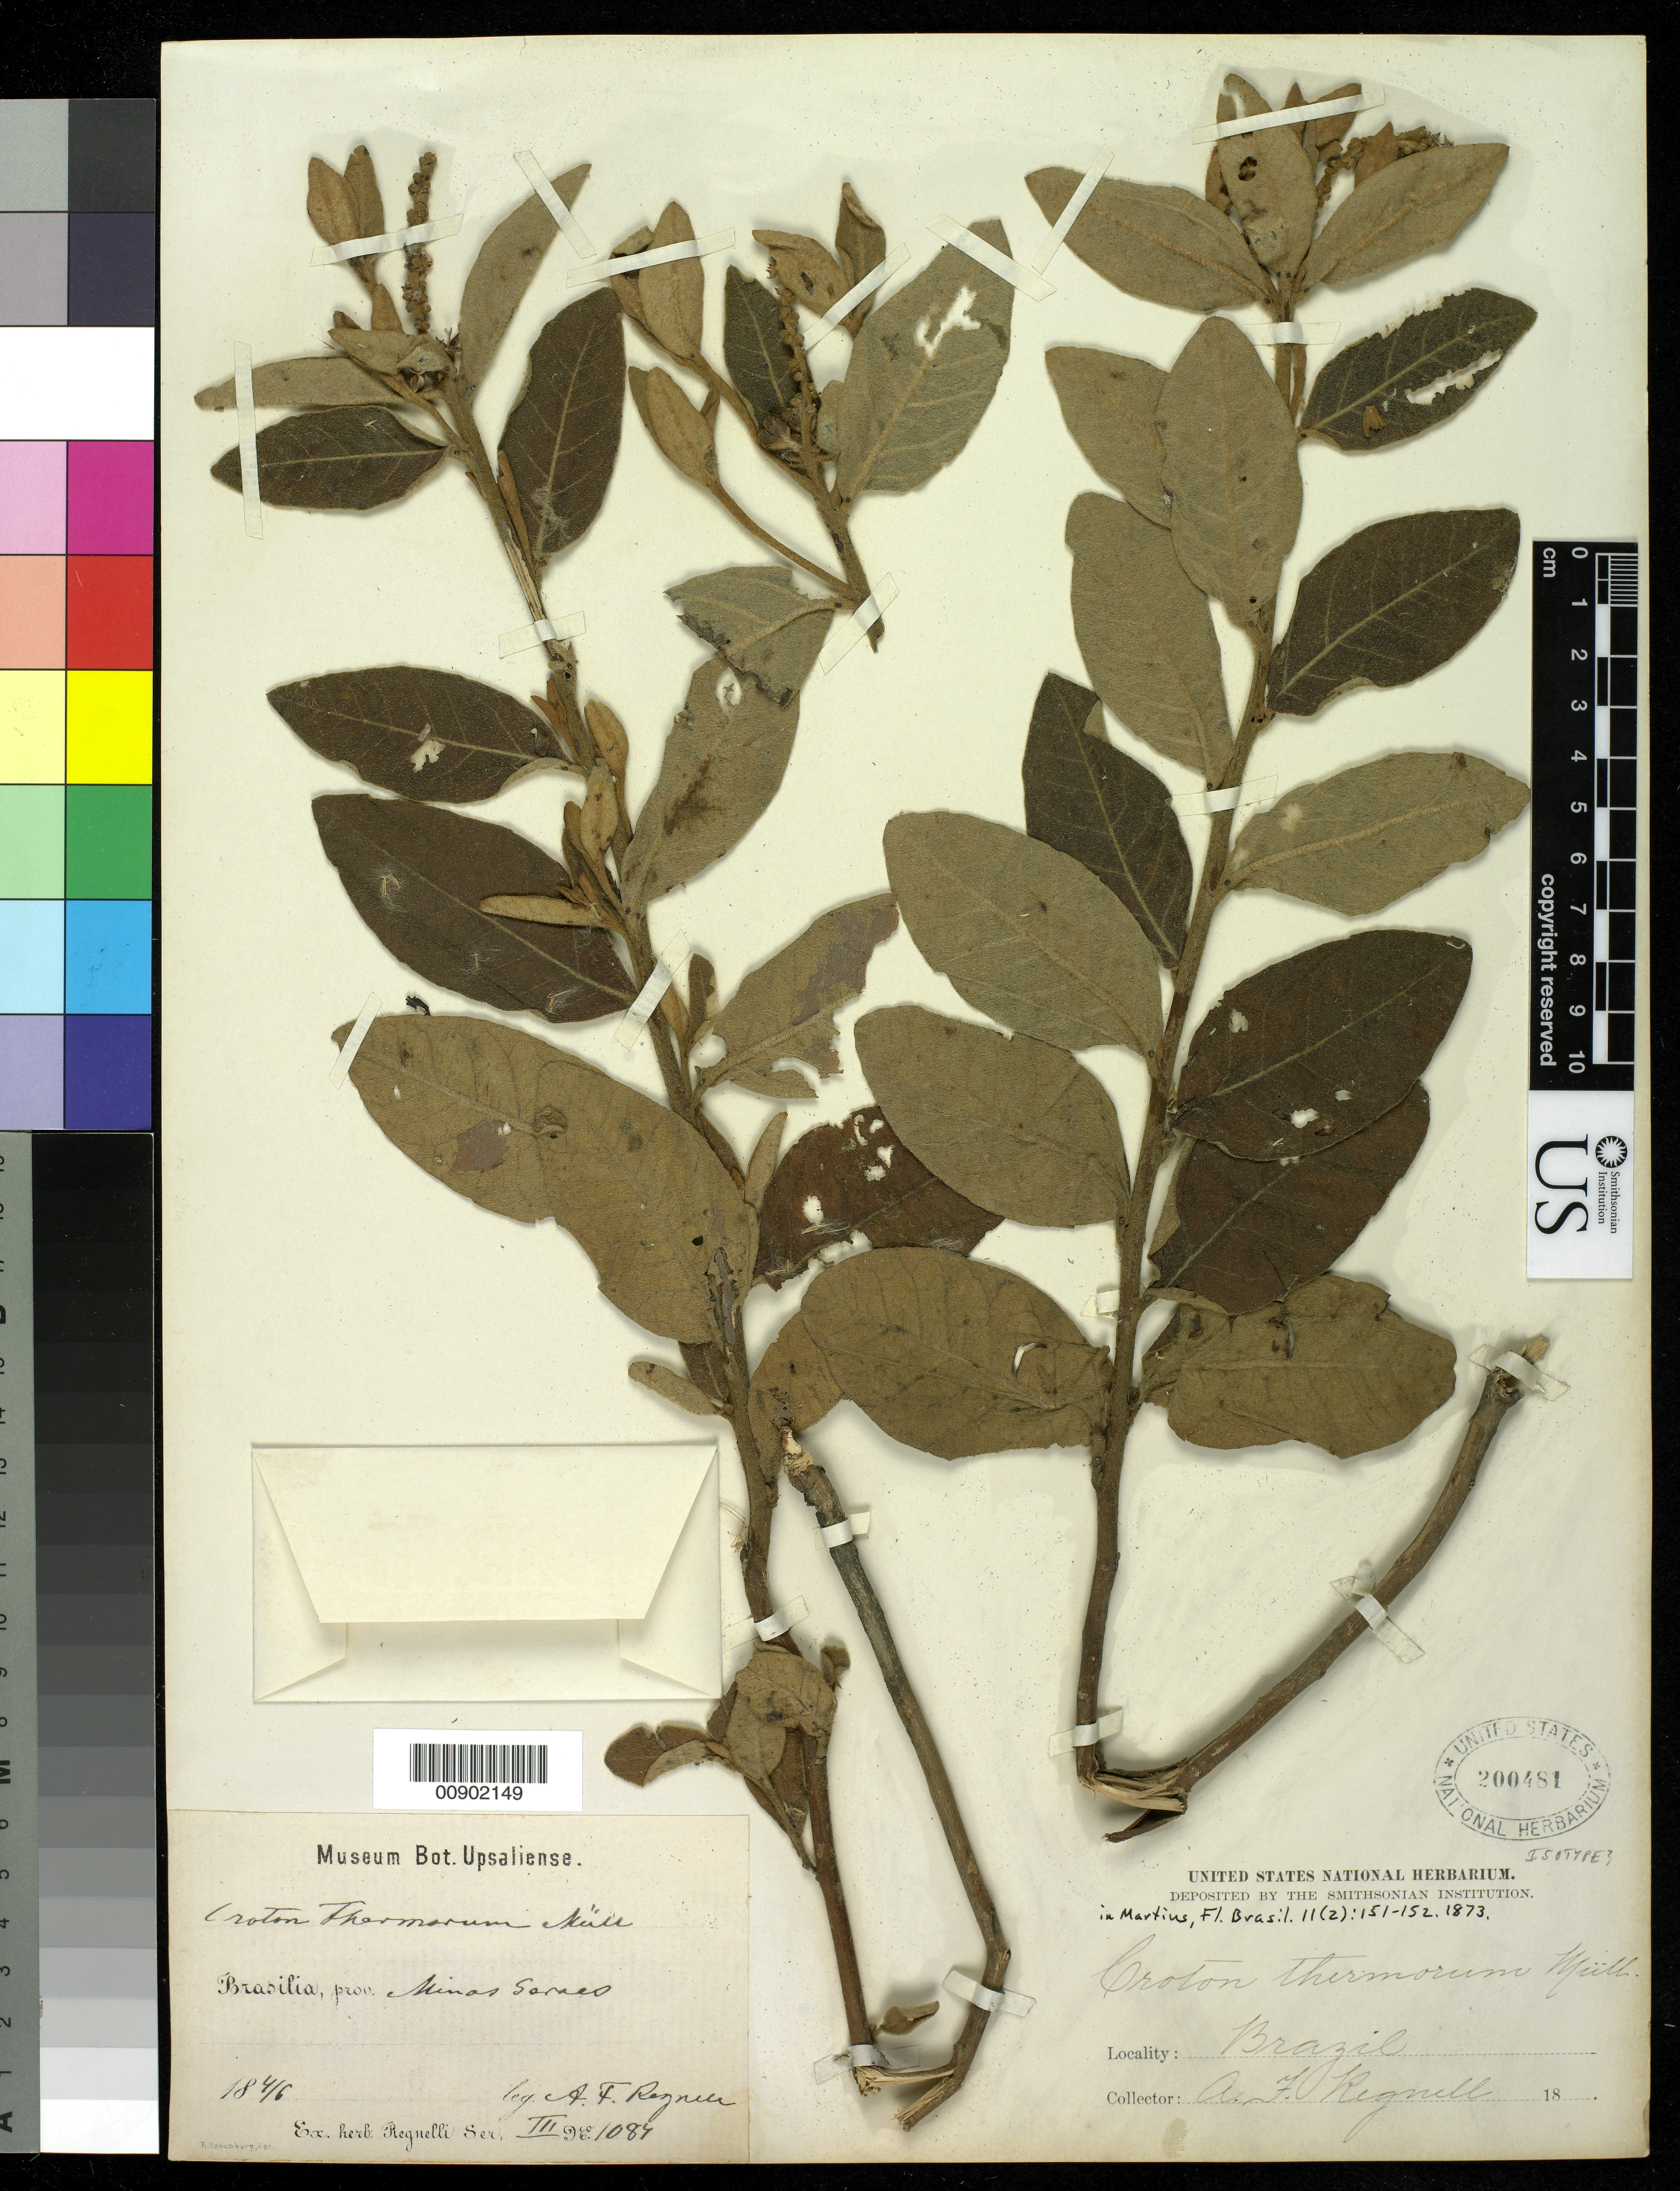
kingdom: Plantae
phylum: Tracheophyta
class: Magnoliopsida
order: Malpighiales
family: Euphorbiaceae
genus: Croton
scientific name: Croton thermarum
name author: Müll. Arg. in Mart.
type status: Possible Syntype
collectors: A. F. Regnell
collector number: III 1084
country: Brazil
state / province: Minas Gerais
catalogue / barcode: US 200481